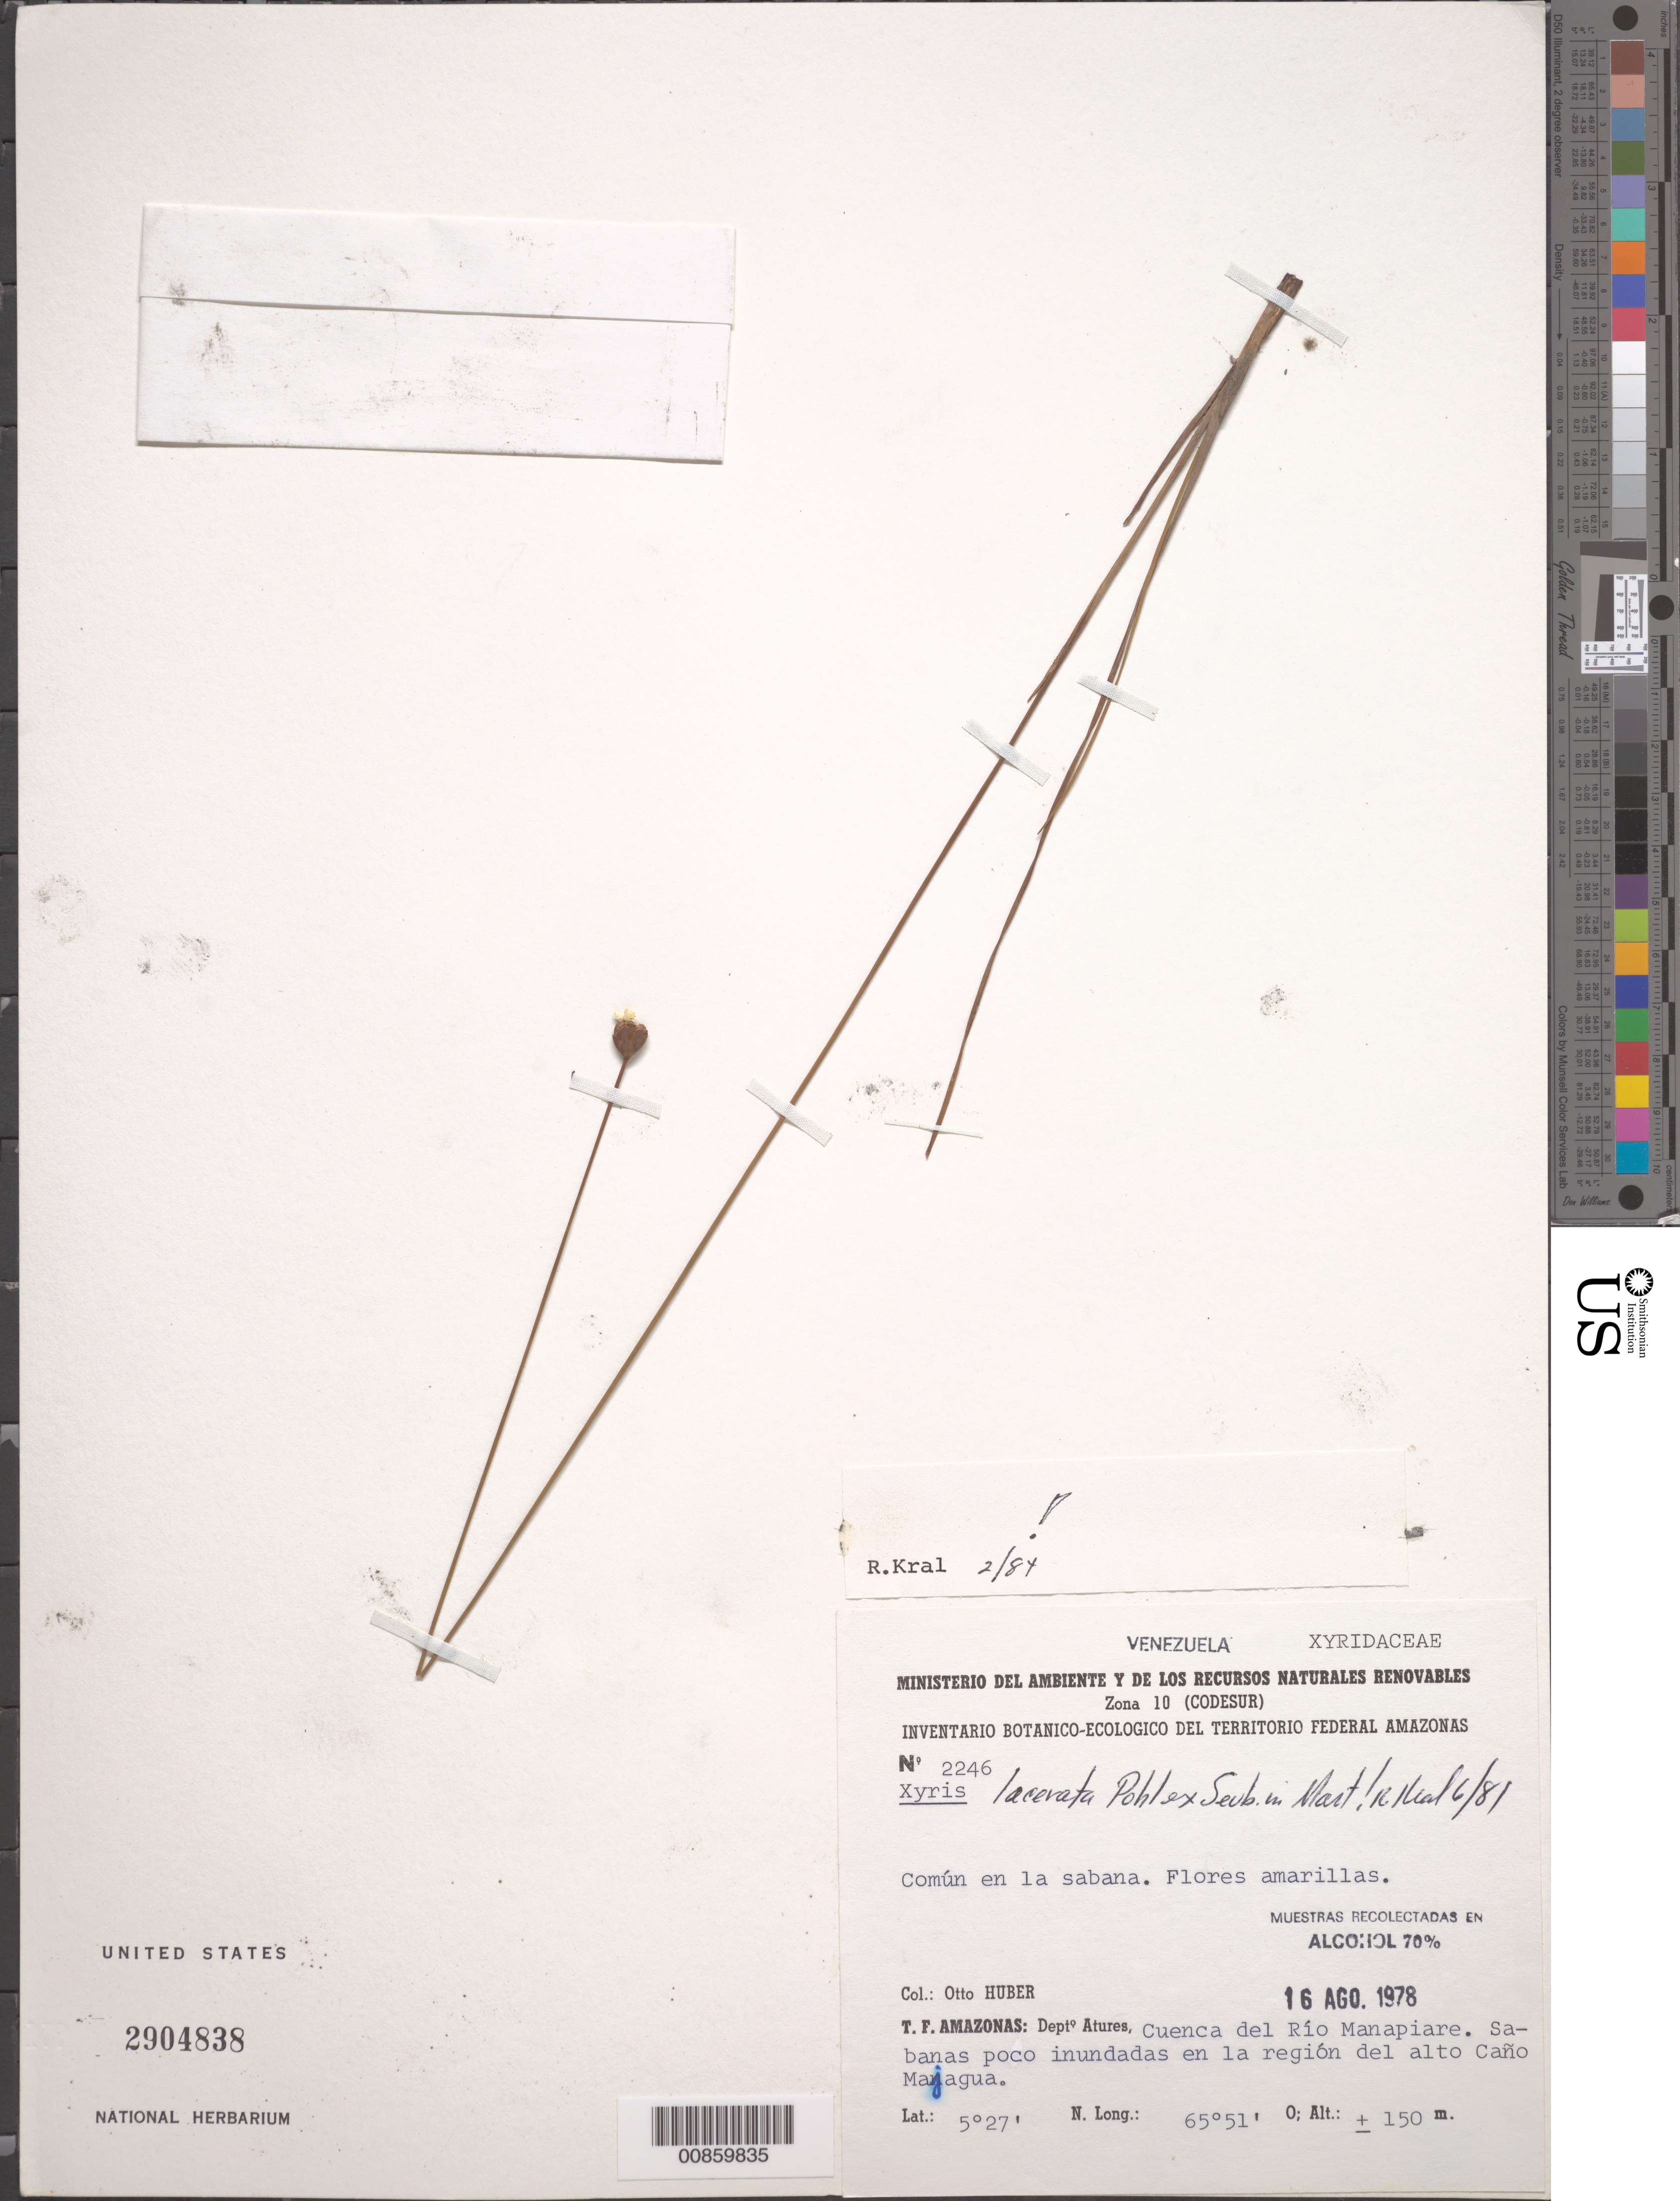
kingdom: Plantae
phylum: Tracheophyta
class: Liliopsida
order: Poales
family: Xyridaceae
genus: Xyris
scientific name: Xyris lacerata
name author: Pohl ex Seub.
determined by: Kral, Robert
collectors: O. Huber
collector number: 2246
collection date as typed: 16-Aug-78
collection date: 1978-08-16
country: Venezuela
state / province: Amazonas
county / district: Atures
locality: Río Manapiare, cuenca, alto Caño Majagua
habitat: Sabanas poco inundadas.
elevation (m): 150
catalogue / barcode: US 2904838